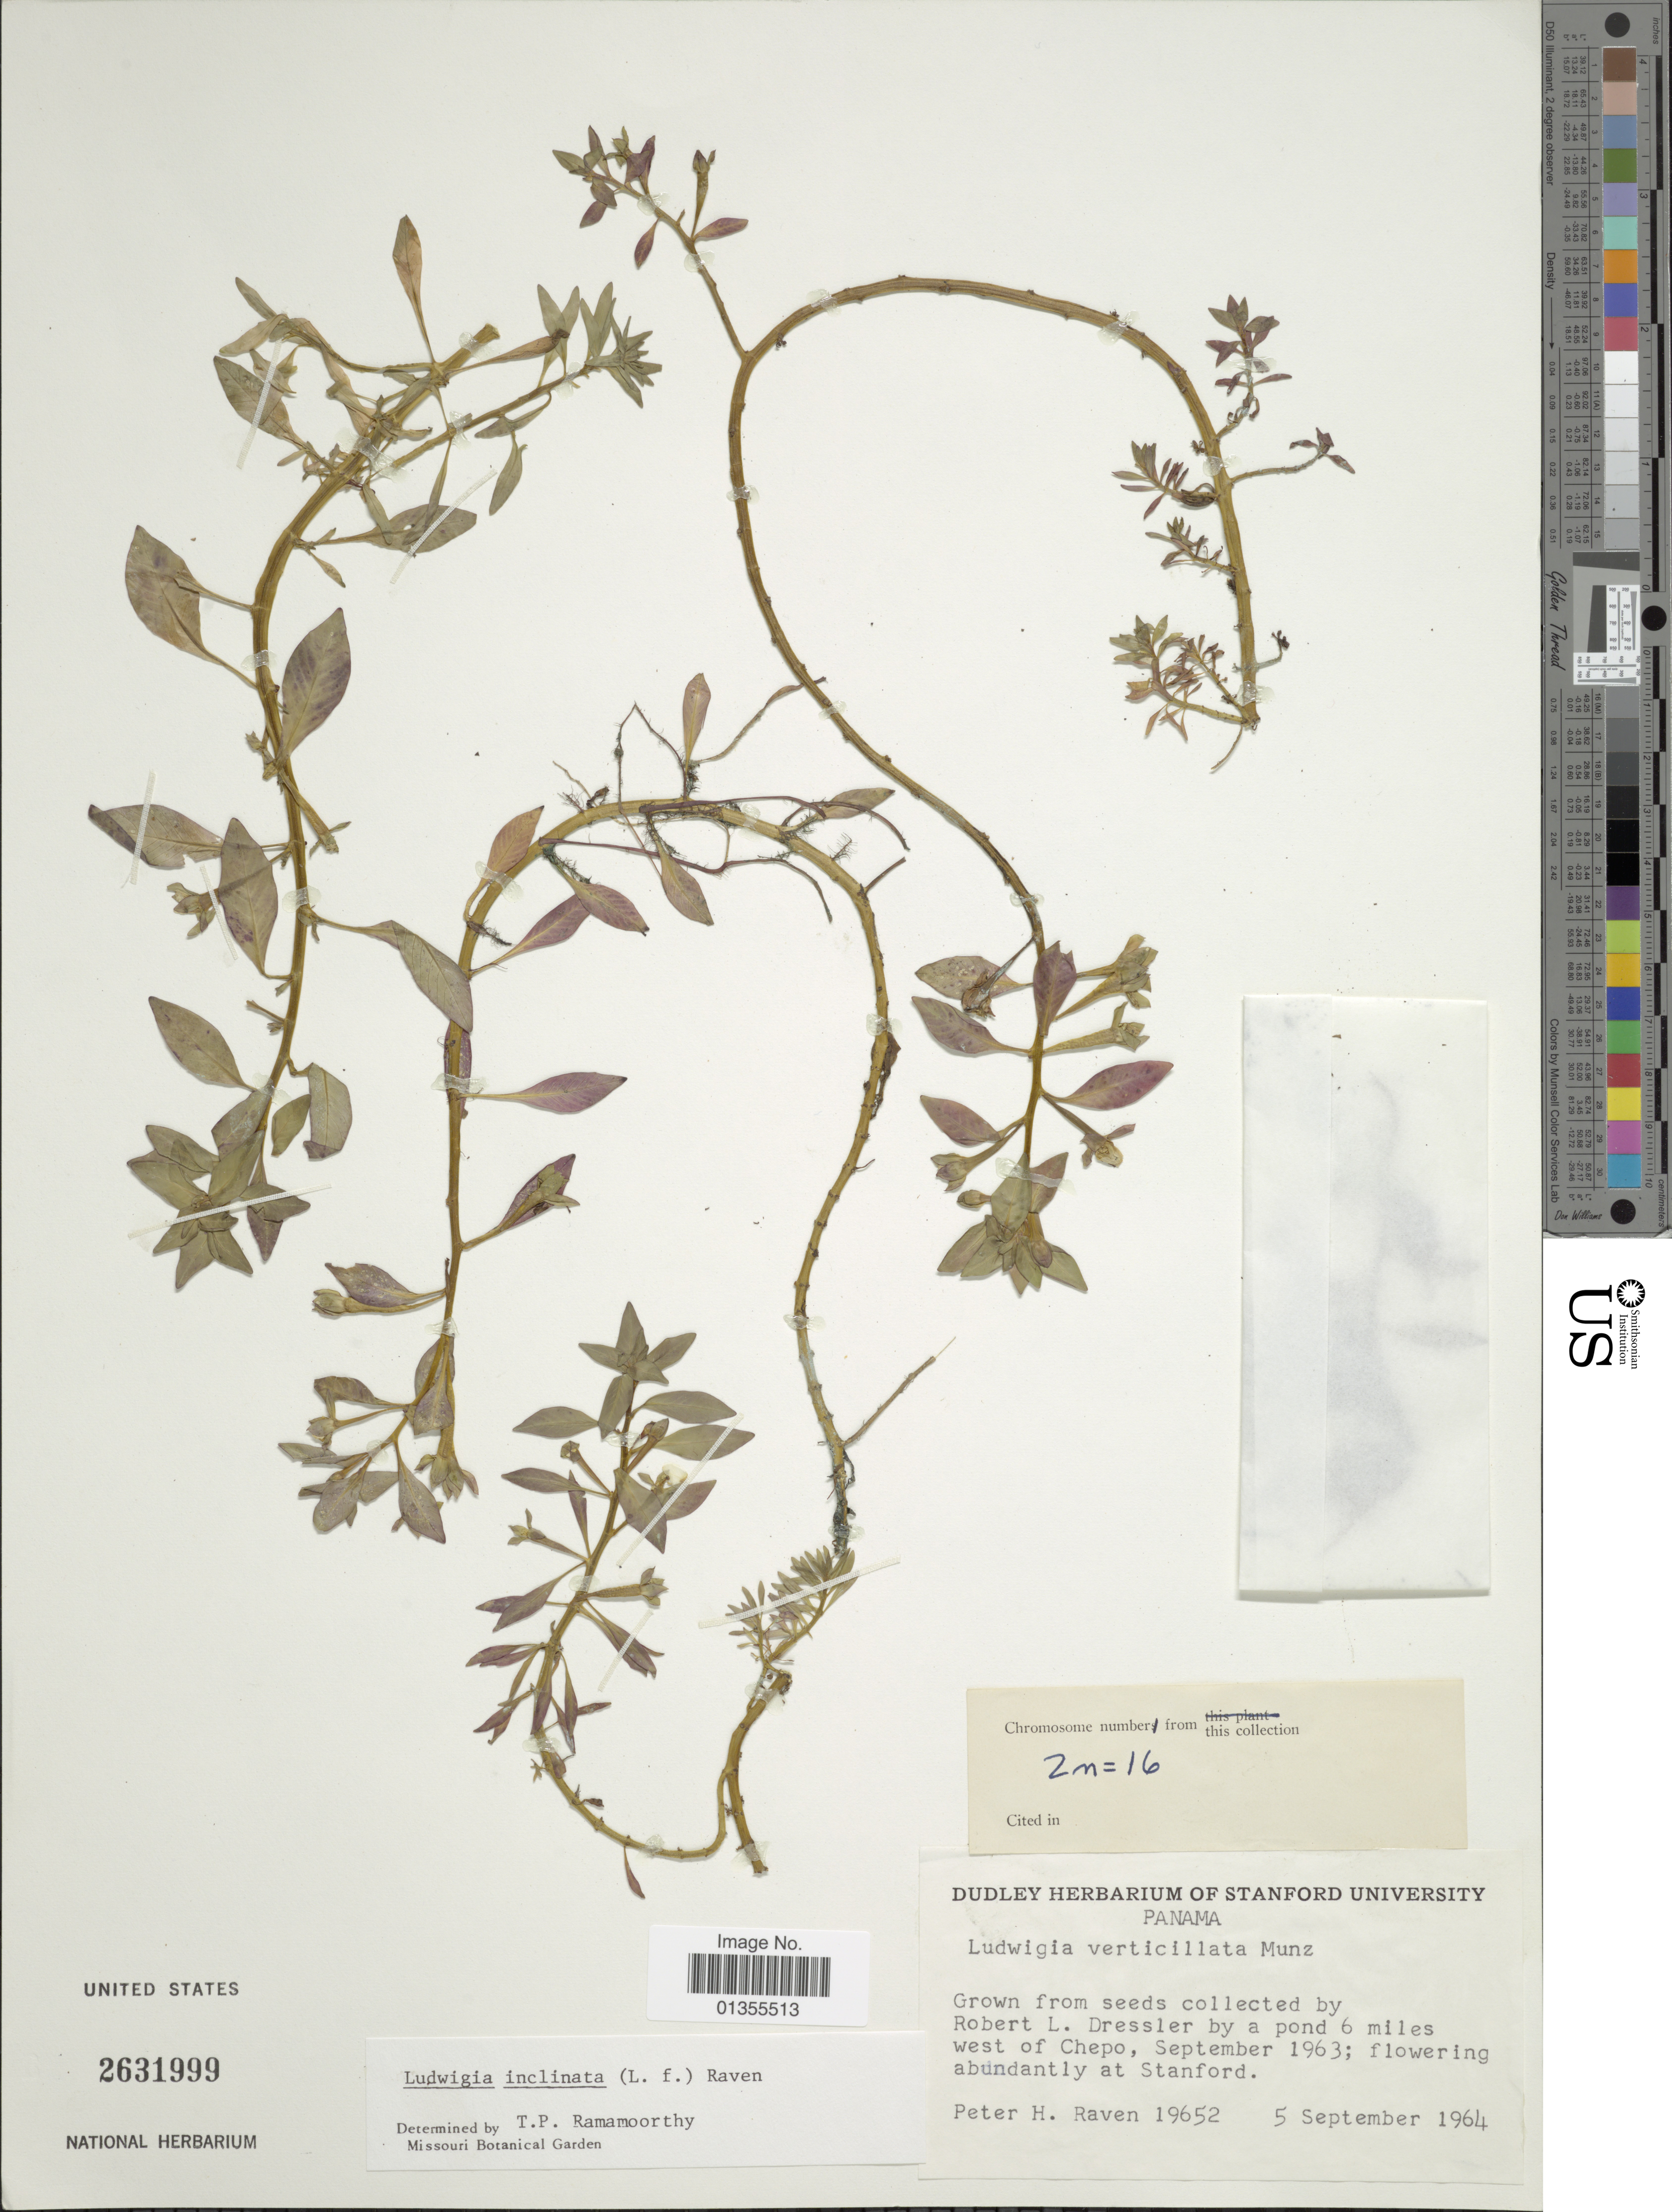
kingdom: Plantae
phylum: Tracheophyta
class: Magnoliopsida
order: Myrtales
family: Onagraceae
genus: Ludwigia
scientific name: Ludwigia inclinata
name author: (L. f.) M. Gómez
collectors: P. Raven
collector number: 19652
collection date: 1964-09-05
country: Panama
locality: By a pond 6 miles west of Chepo, flowering abundantly at Stanford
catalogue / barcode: US 2631999